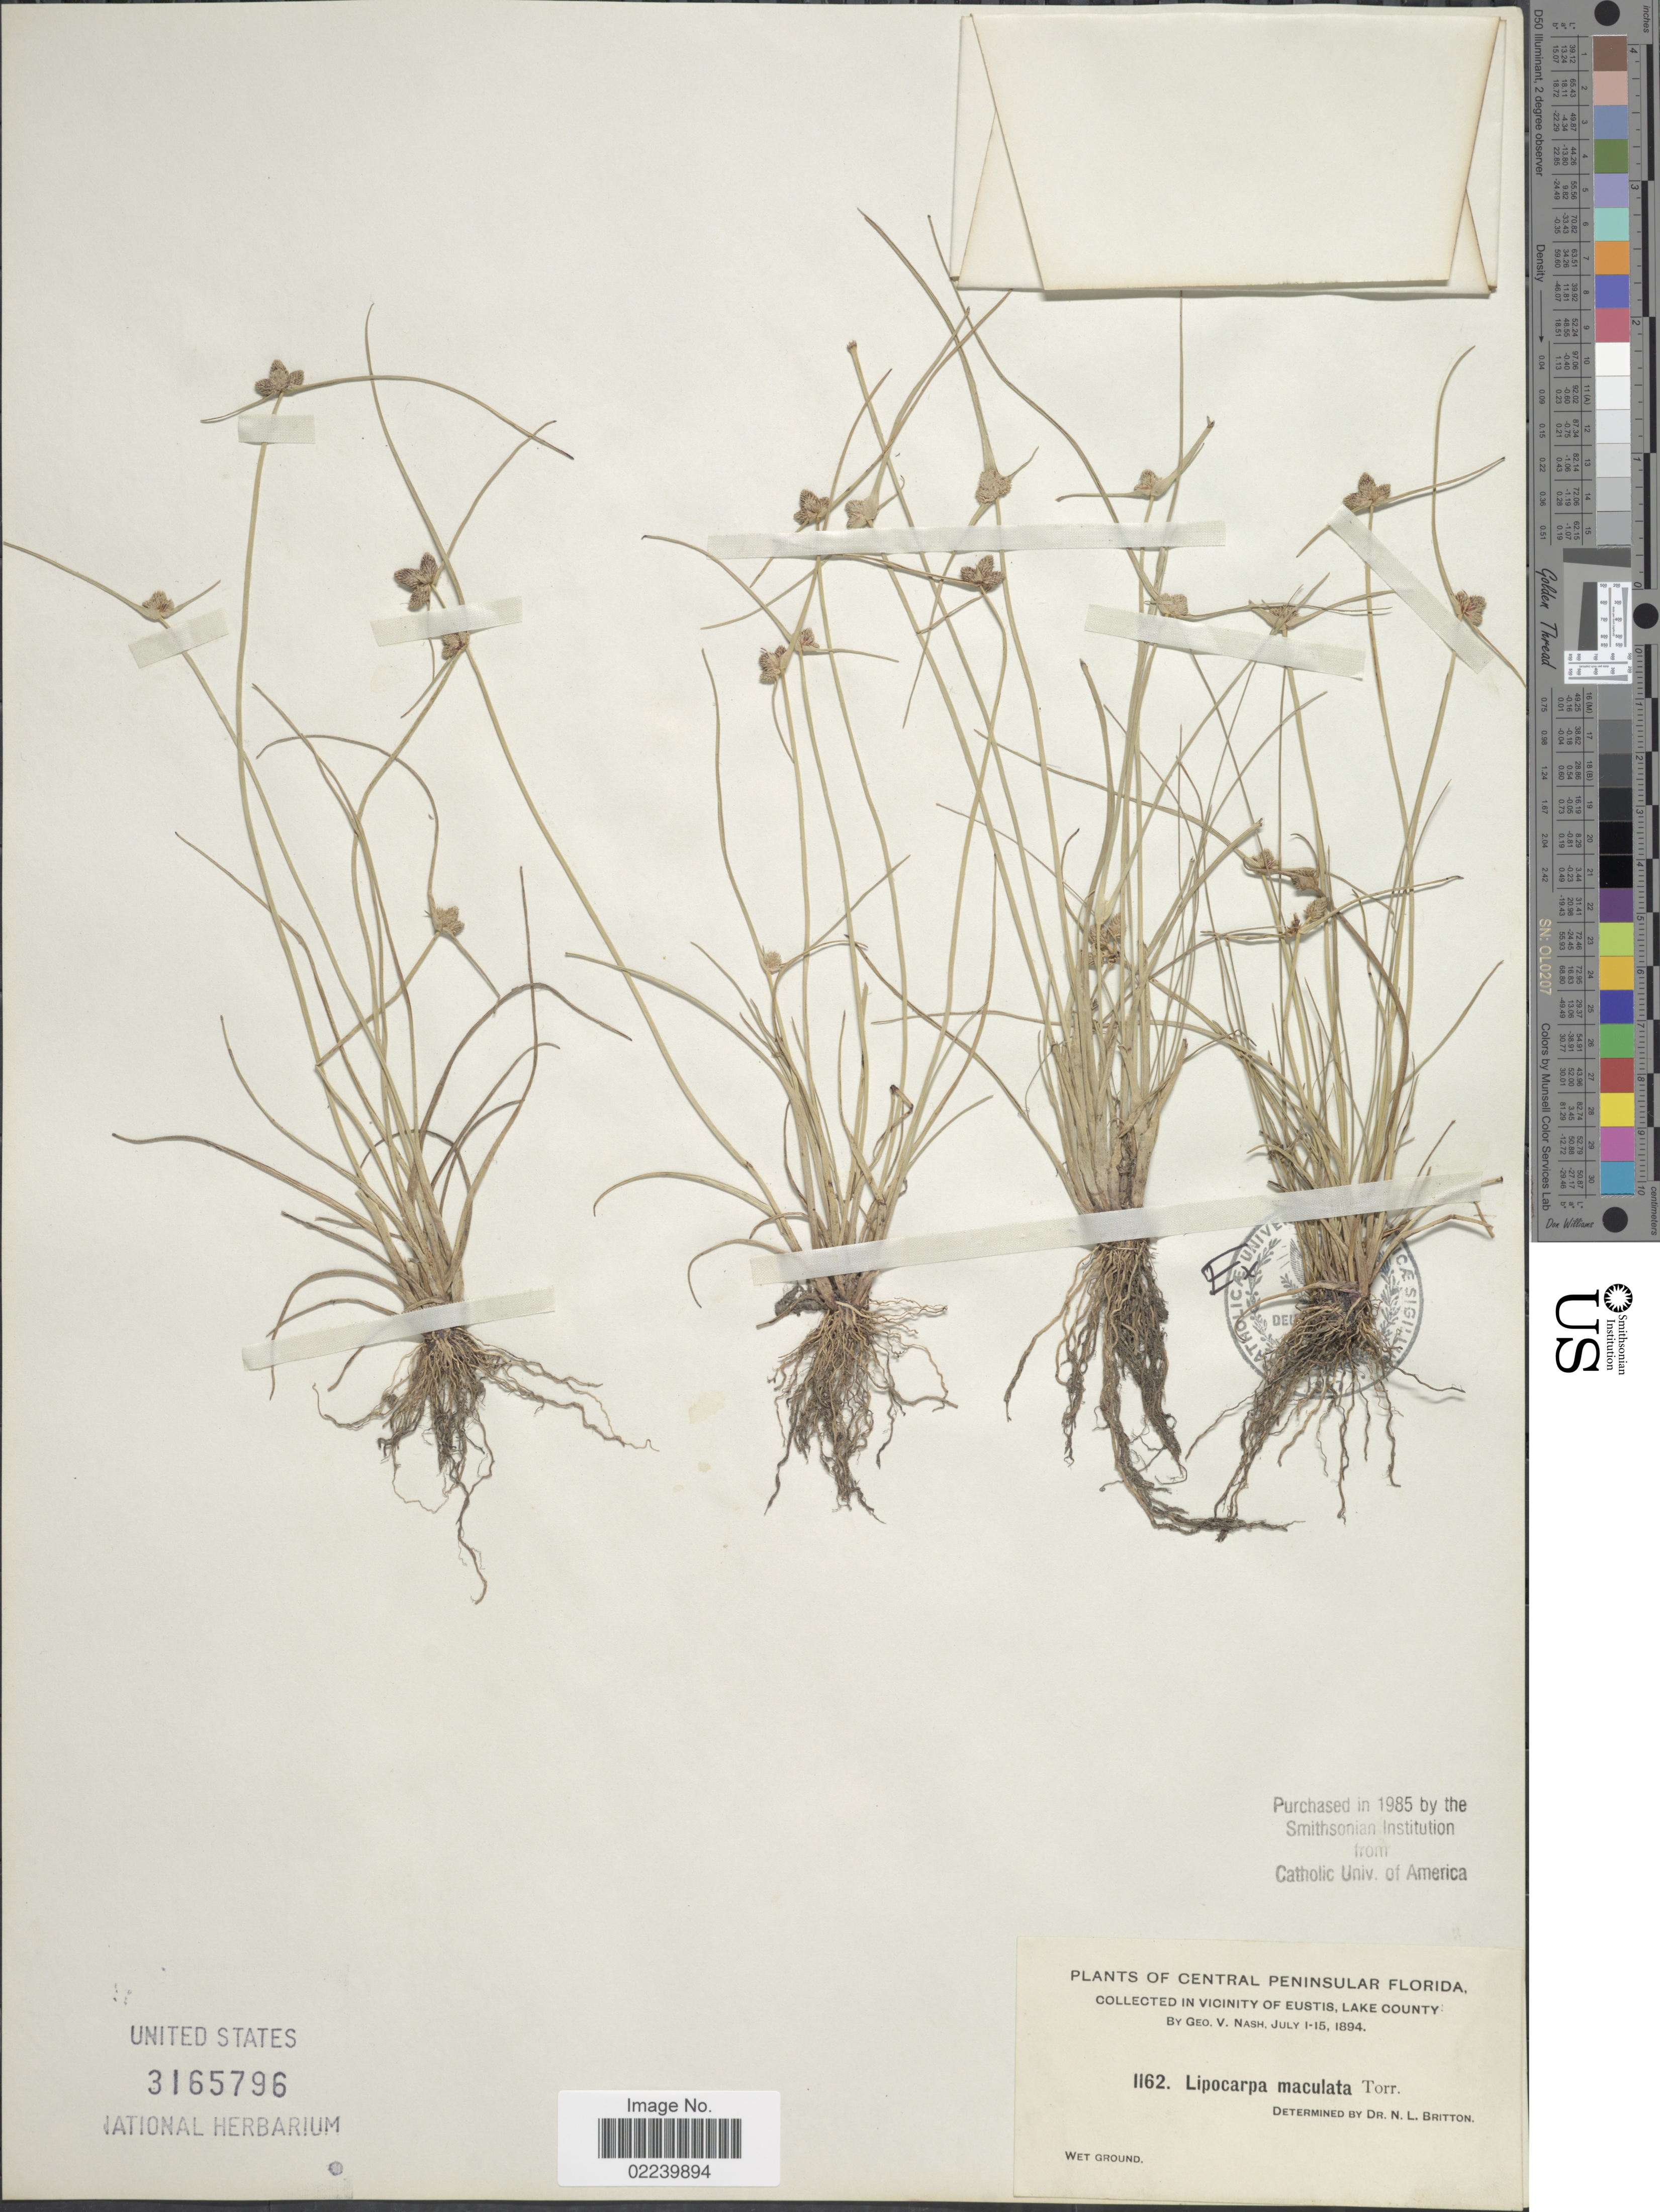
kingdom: Plantae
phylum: Tracheophyta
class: Liliopsida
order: Poales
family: Cyperaceae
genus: Cyperus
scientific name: Cyperus neotropicalis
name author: Alain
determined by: Strong, M. T., (US), Smithsonian Institution - National Museum of Natural History (UNITED STATES)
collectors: G. V. Nash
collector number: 1162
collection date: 1894-07-01/1894-07-15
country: United States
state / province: Florida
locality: Central Peninsular, wet ground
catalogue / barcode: US 3165796